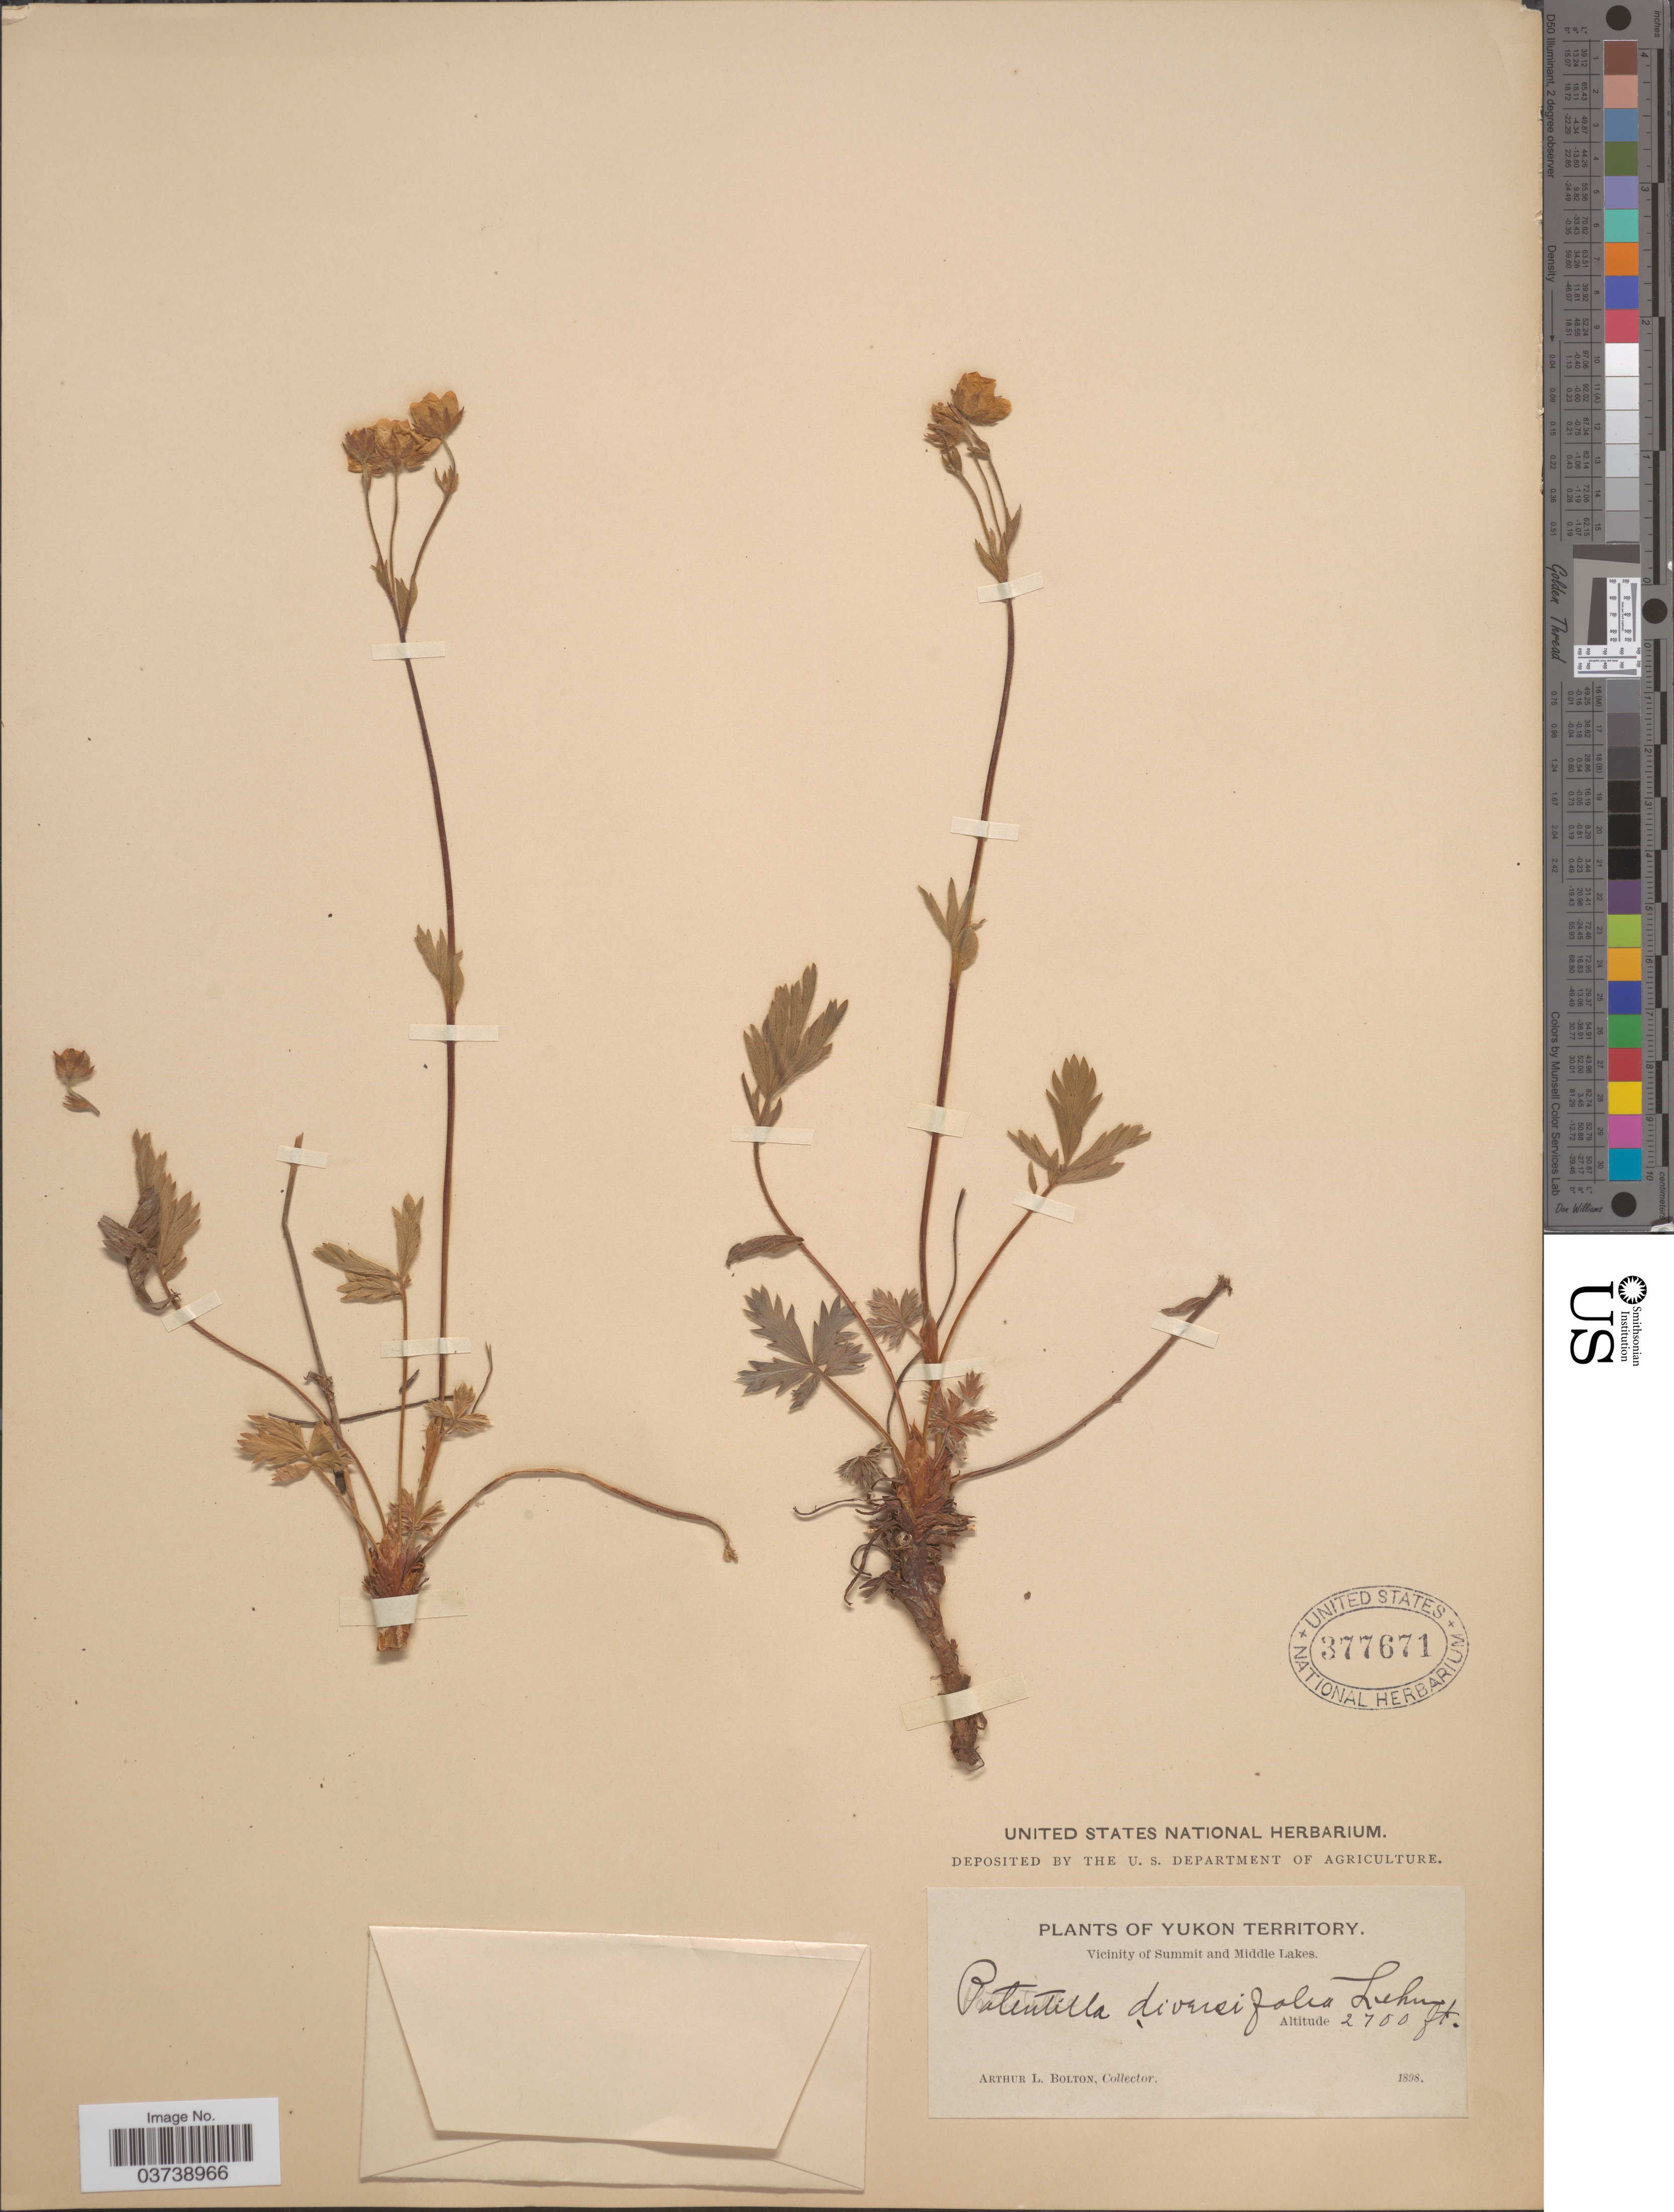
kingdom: Plantae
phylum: Tracheophyta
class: Magnoliopsida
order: Rosales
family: Rosaceae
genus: Potentilla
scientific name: Potentilla diversifolia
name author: Lehm.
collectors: A. Bolton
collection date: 1898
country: Canada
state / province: Yukon Territory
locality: Vicinity of Summit and Middle Lakes.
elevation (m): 823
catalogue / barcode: US 377671